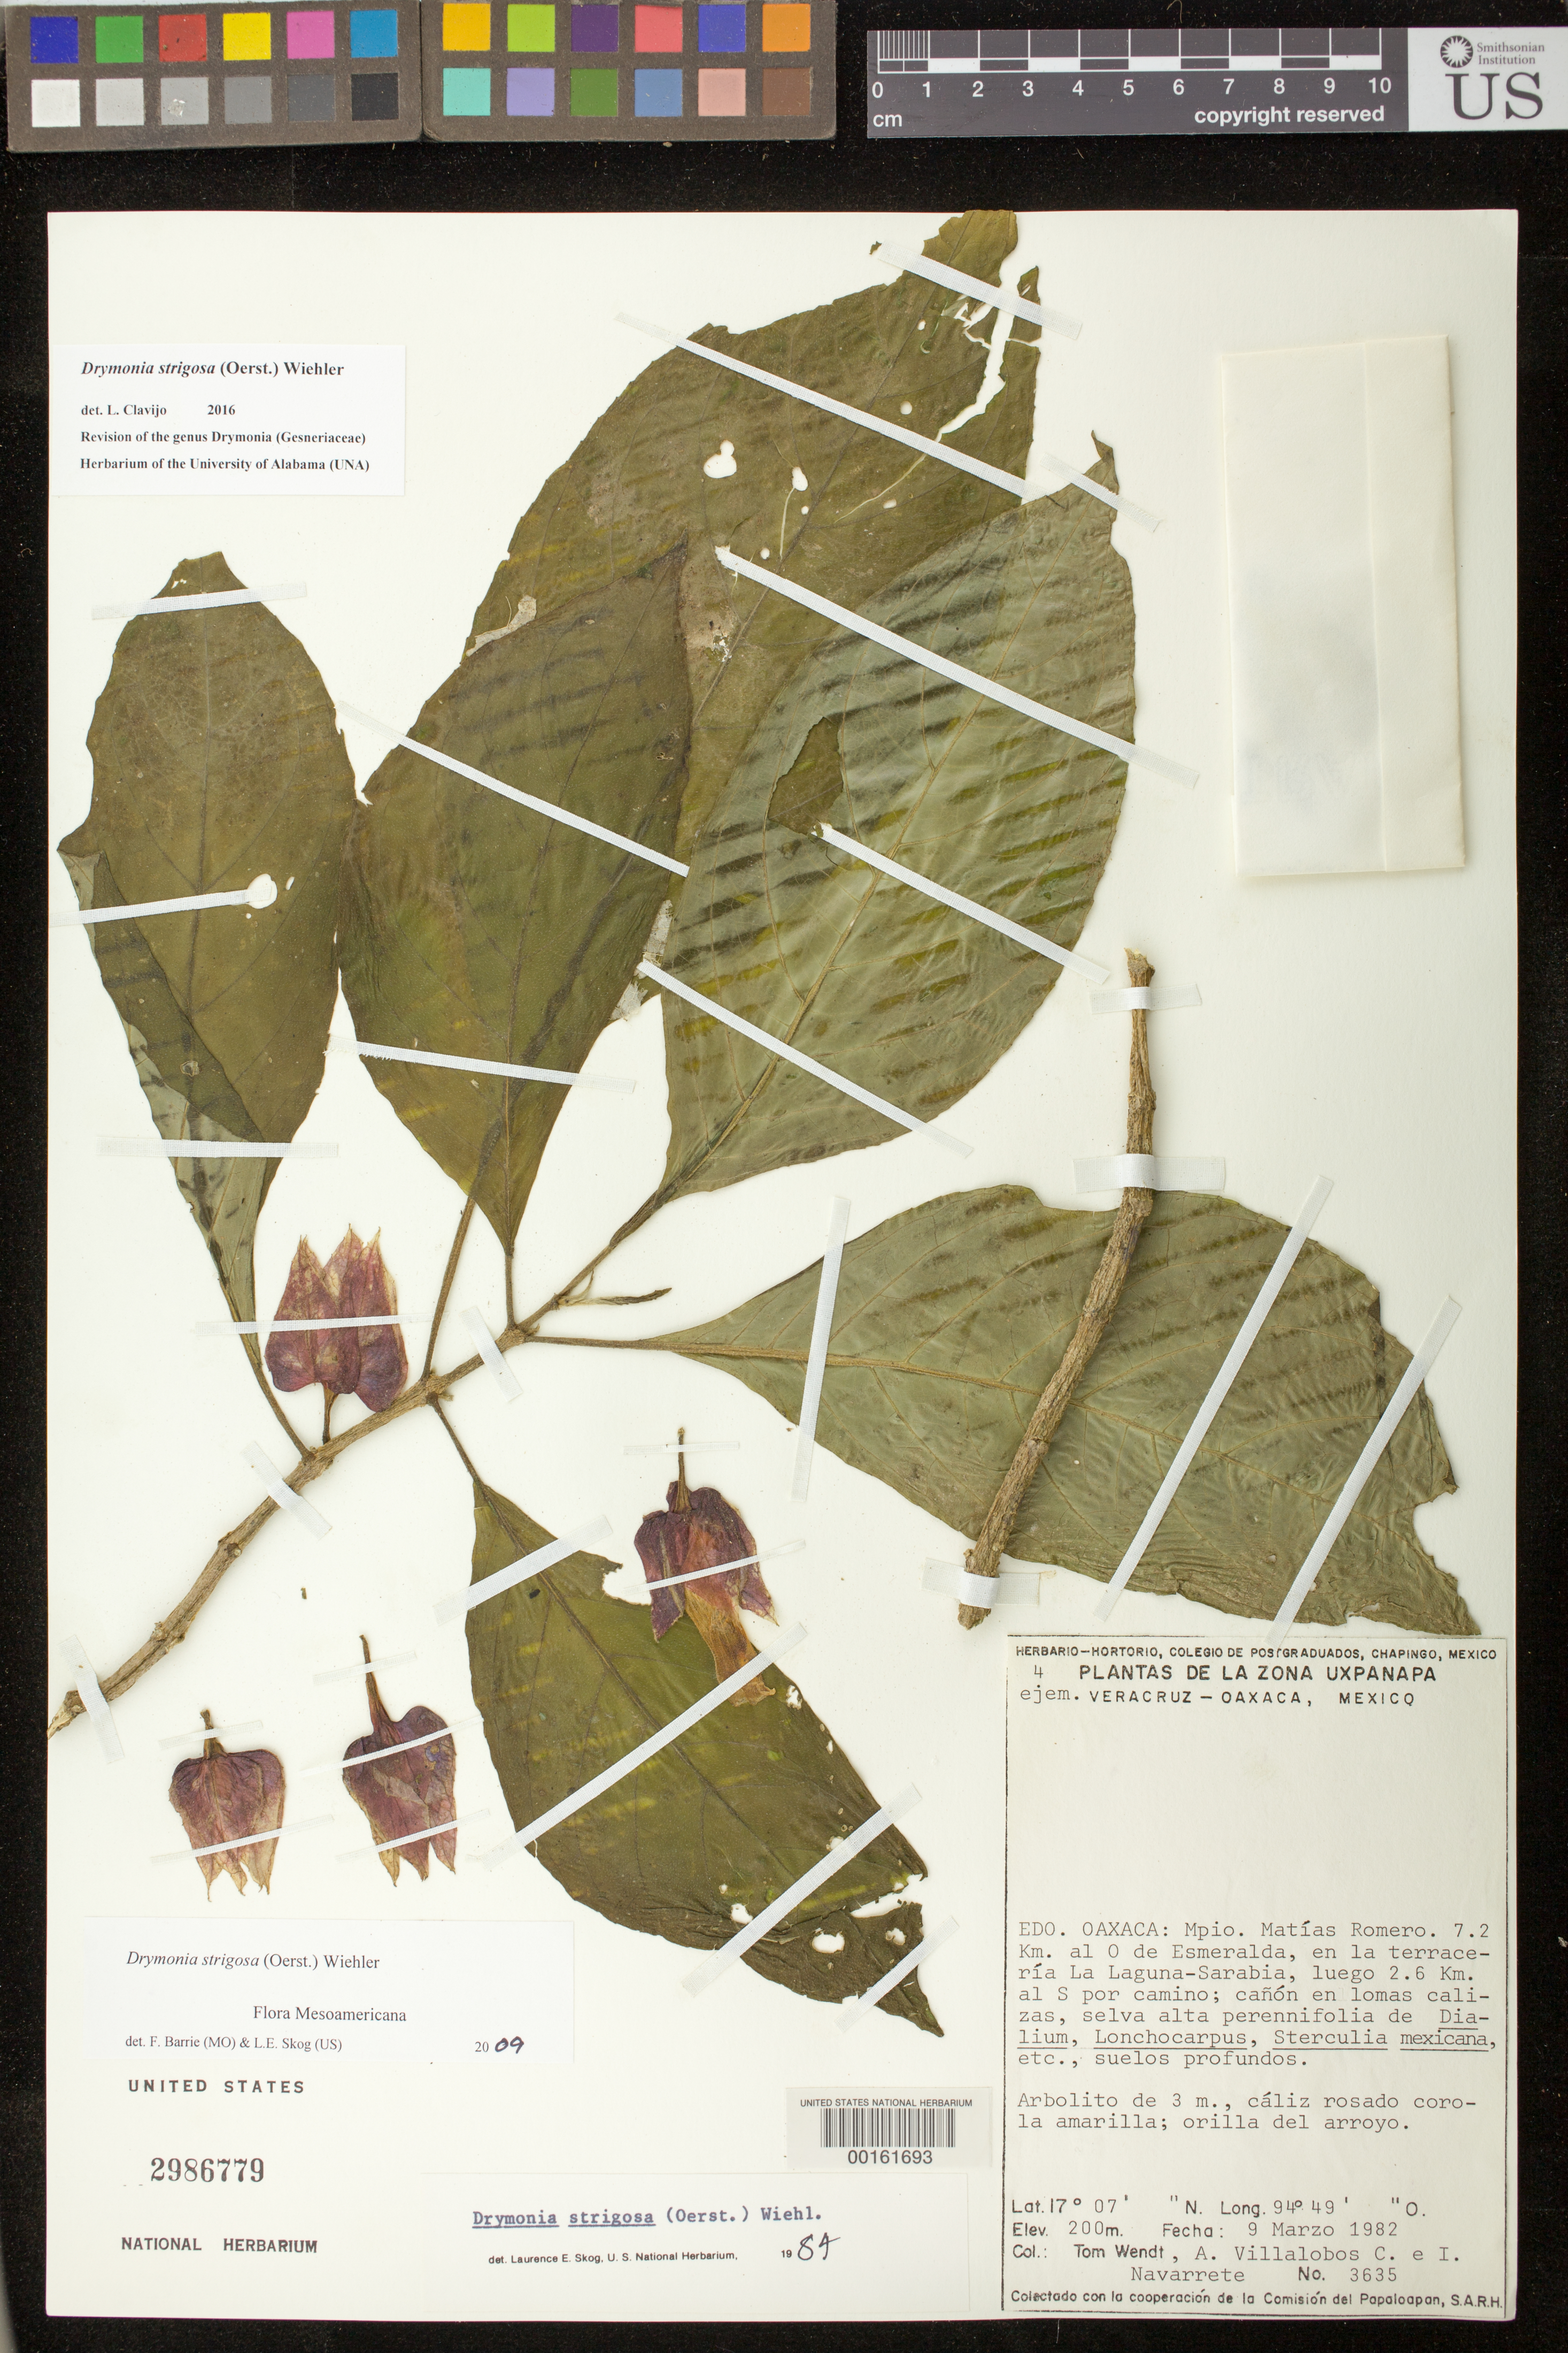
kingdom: Plantae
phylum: Tracheophyta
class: Magnoliopsida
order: Lamiales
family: Gesneriaceae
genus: Drymonia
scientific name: Drymonia strigosa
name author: (Oerst.) Wiehler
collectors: T. L. Wendt & et al.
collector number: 3635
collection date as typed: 09 Mar 1982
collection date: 1982-03-09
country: Mexico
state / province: Oaxaca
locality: Mpio Matias Romero, 7.2 km to o de Esmeralda, in the territory of La Laguna-Sarabia, then 2.6km S of the road ..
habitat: Tall forest of Dialium, Lonchocarpus, Sterculia mexicana, etc; bank of small stream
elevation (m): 200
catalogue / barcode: US 2986779